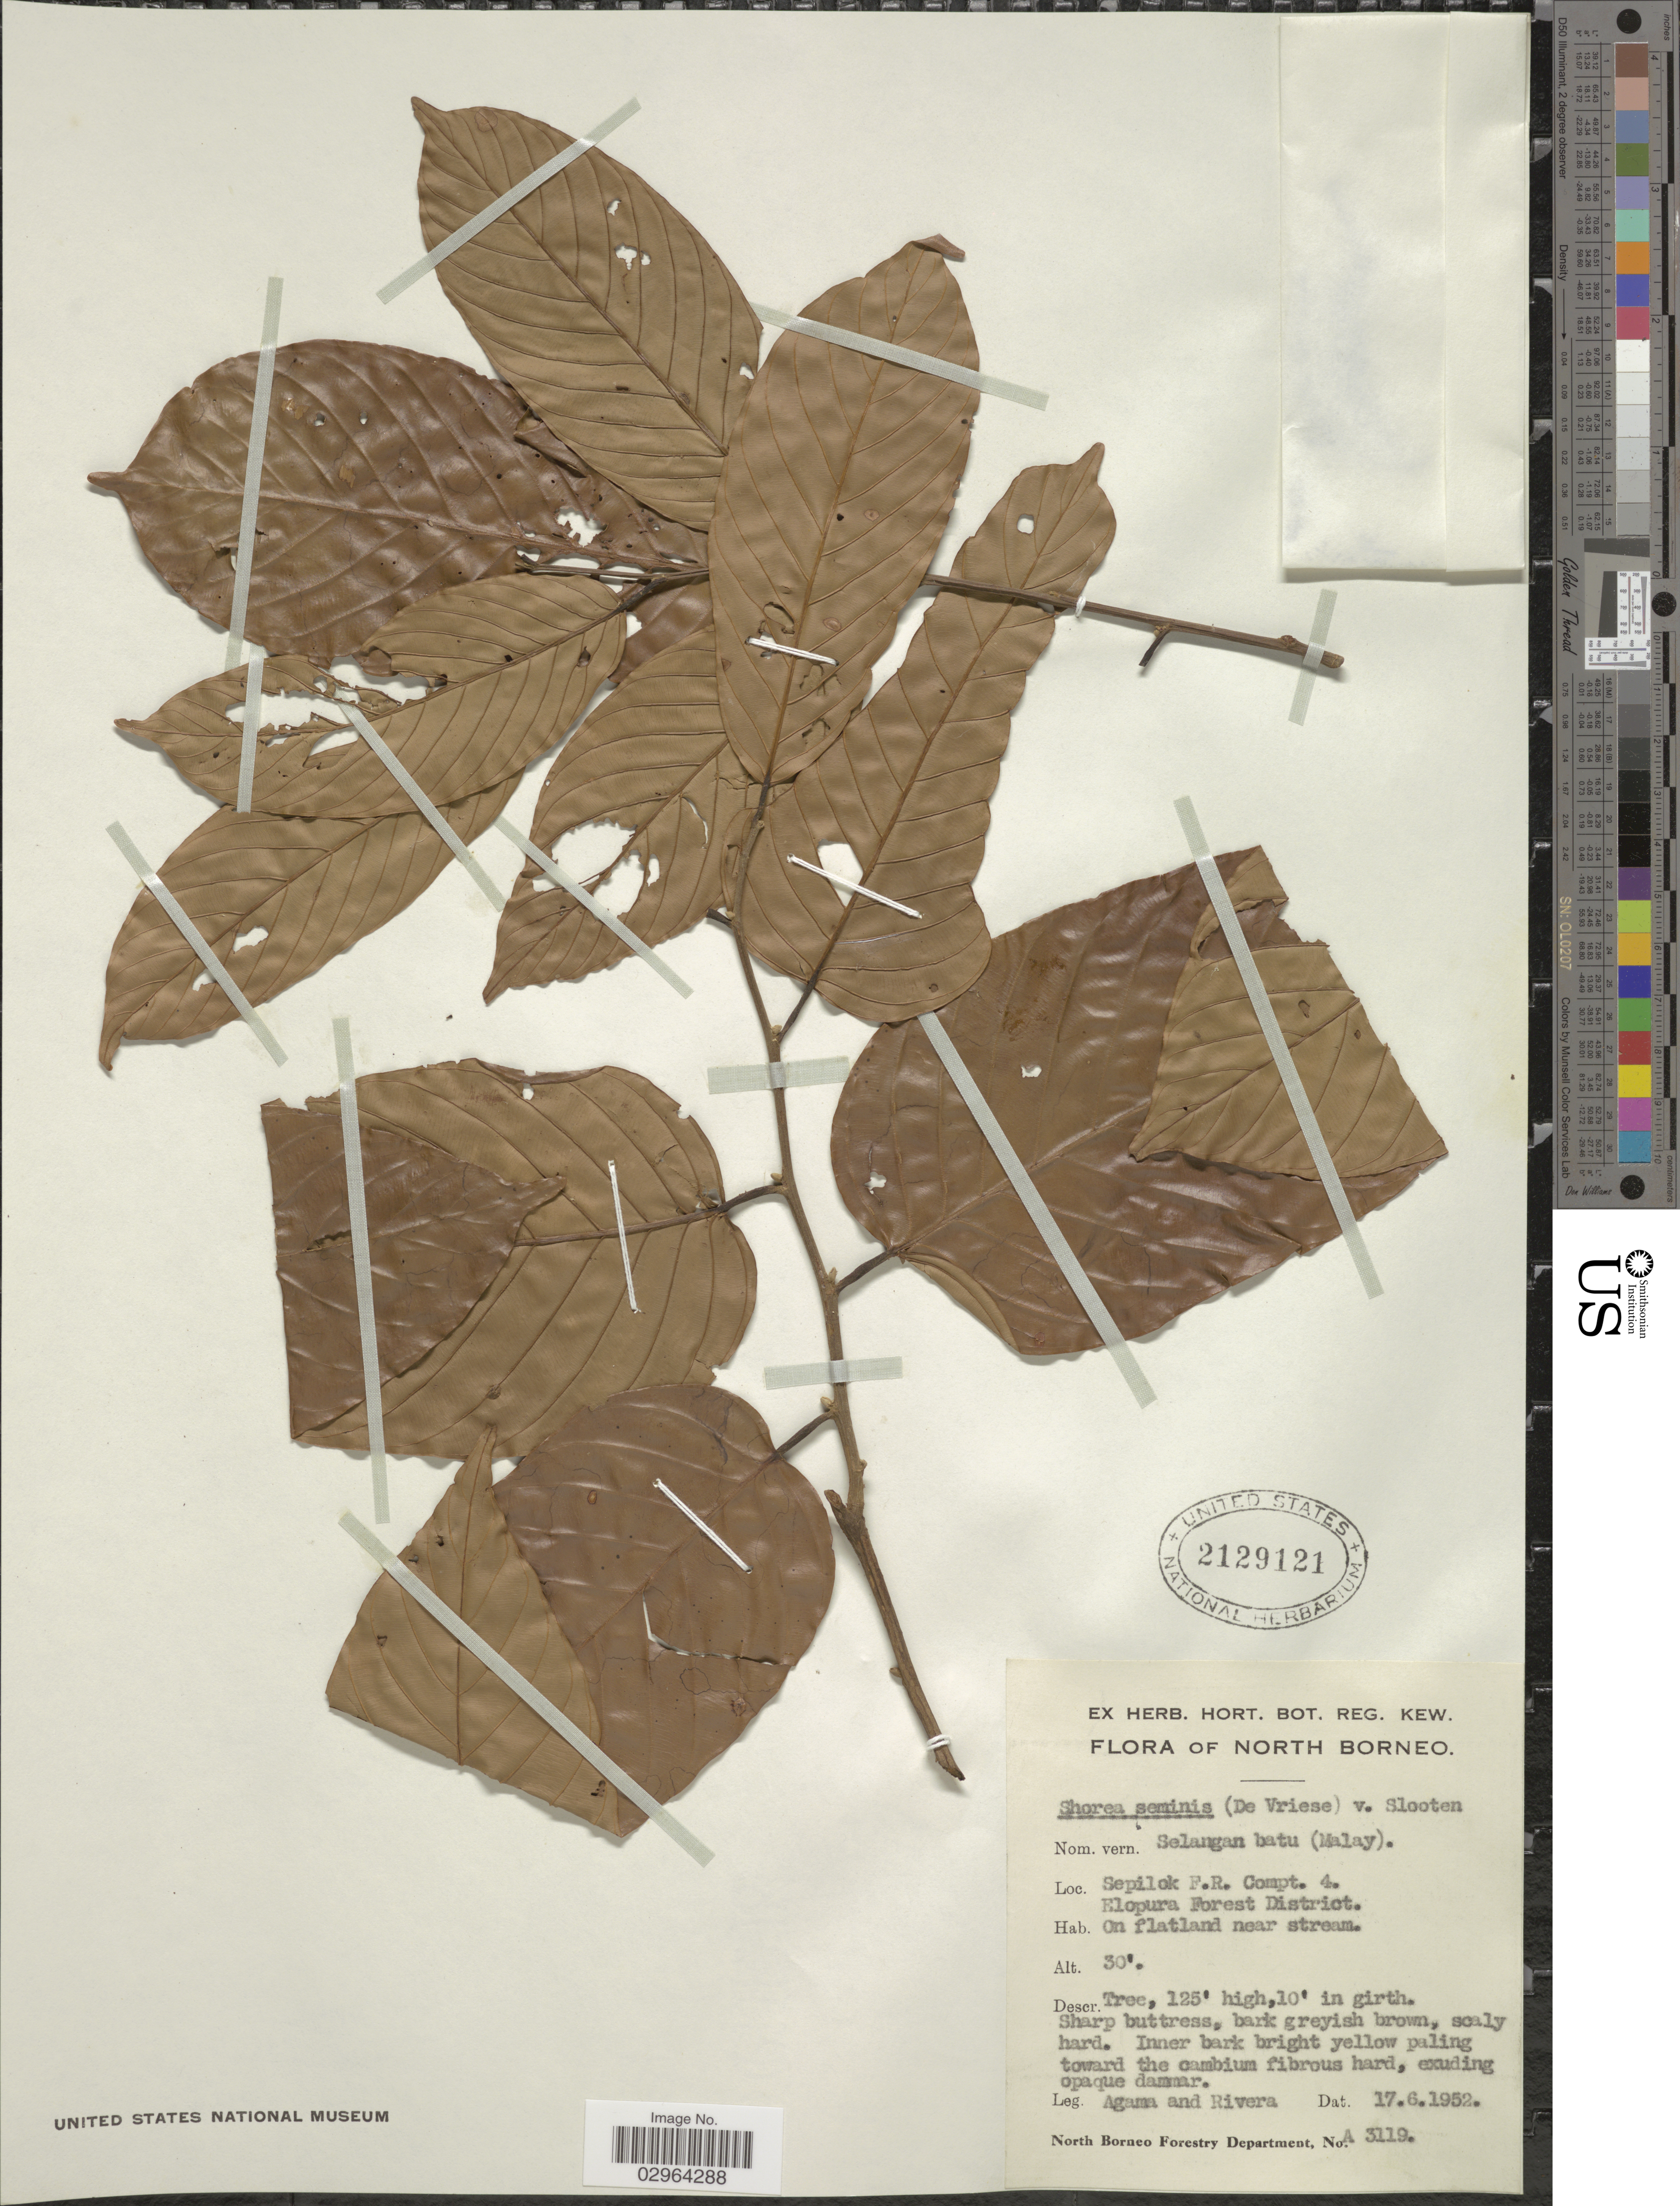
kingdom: Plantae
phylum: Tracheophyta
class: Magnoliopsida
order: Malvales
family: Dipterocarpaceae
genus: Shorea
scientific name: Shorea seminis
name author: (de Vriese) Slooten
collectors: Agama & Rivera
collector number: A3119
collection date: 1952-06-17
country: Malaysia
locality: North Borneo. Sepilok F.R. Compt. 4. Elopura Forest District.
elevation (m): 9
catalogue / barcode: US 2129121